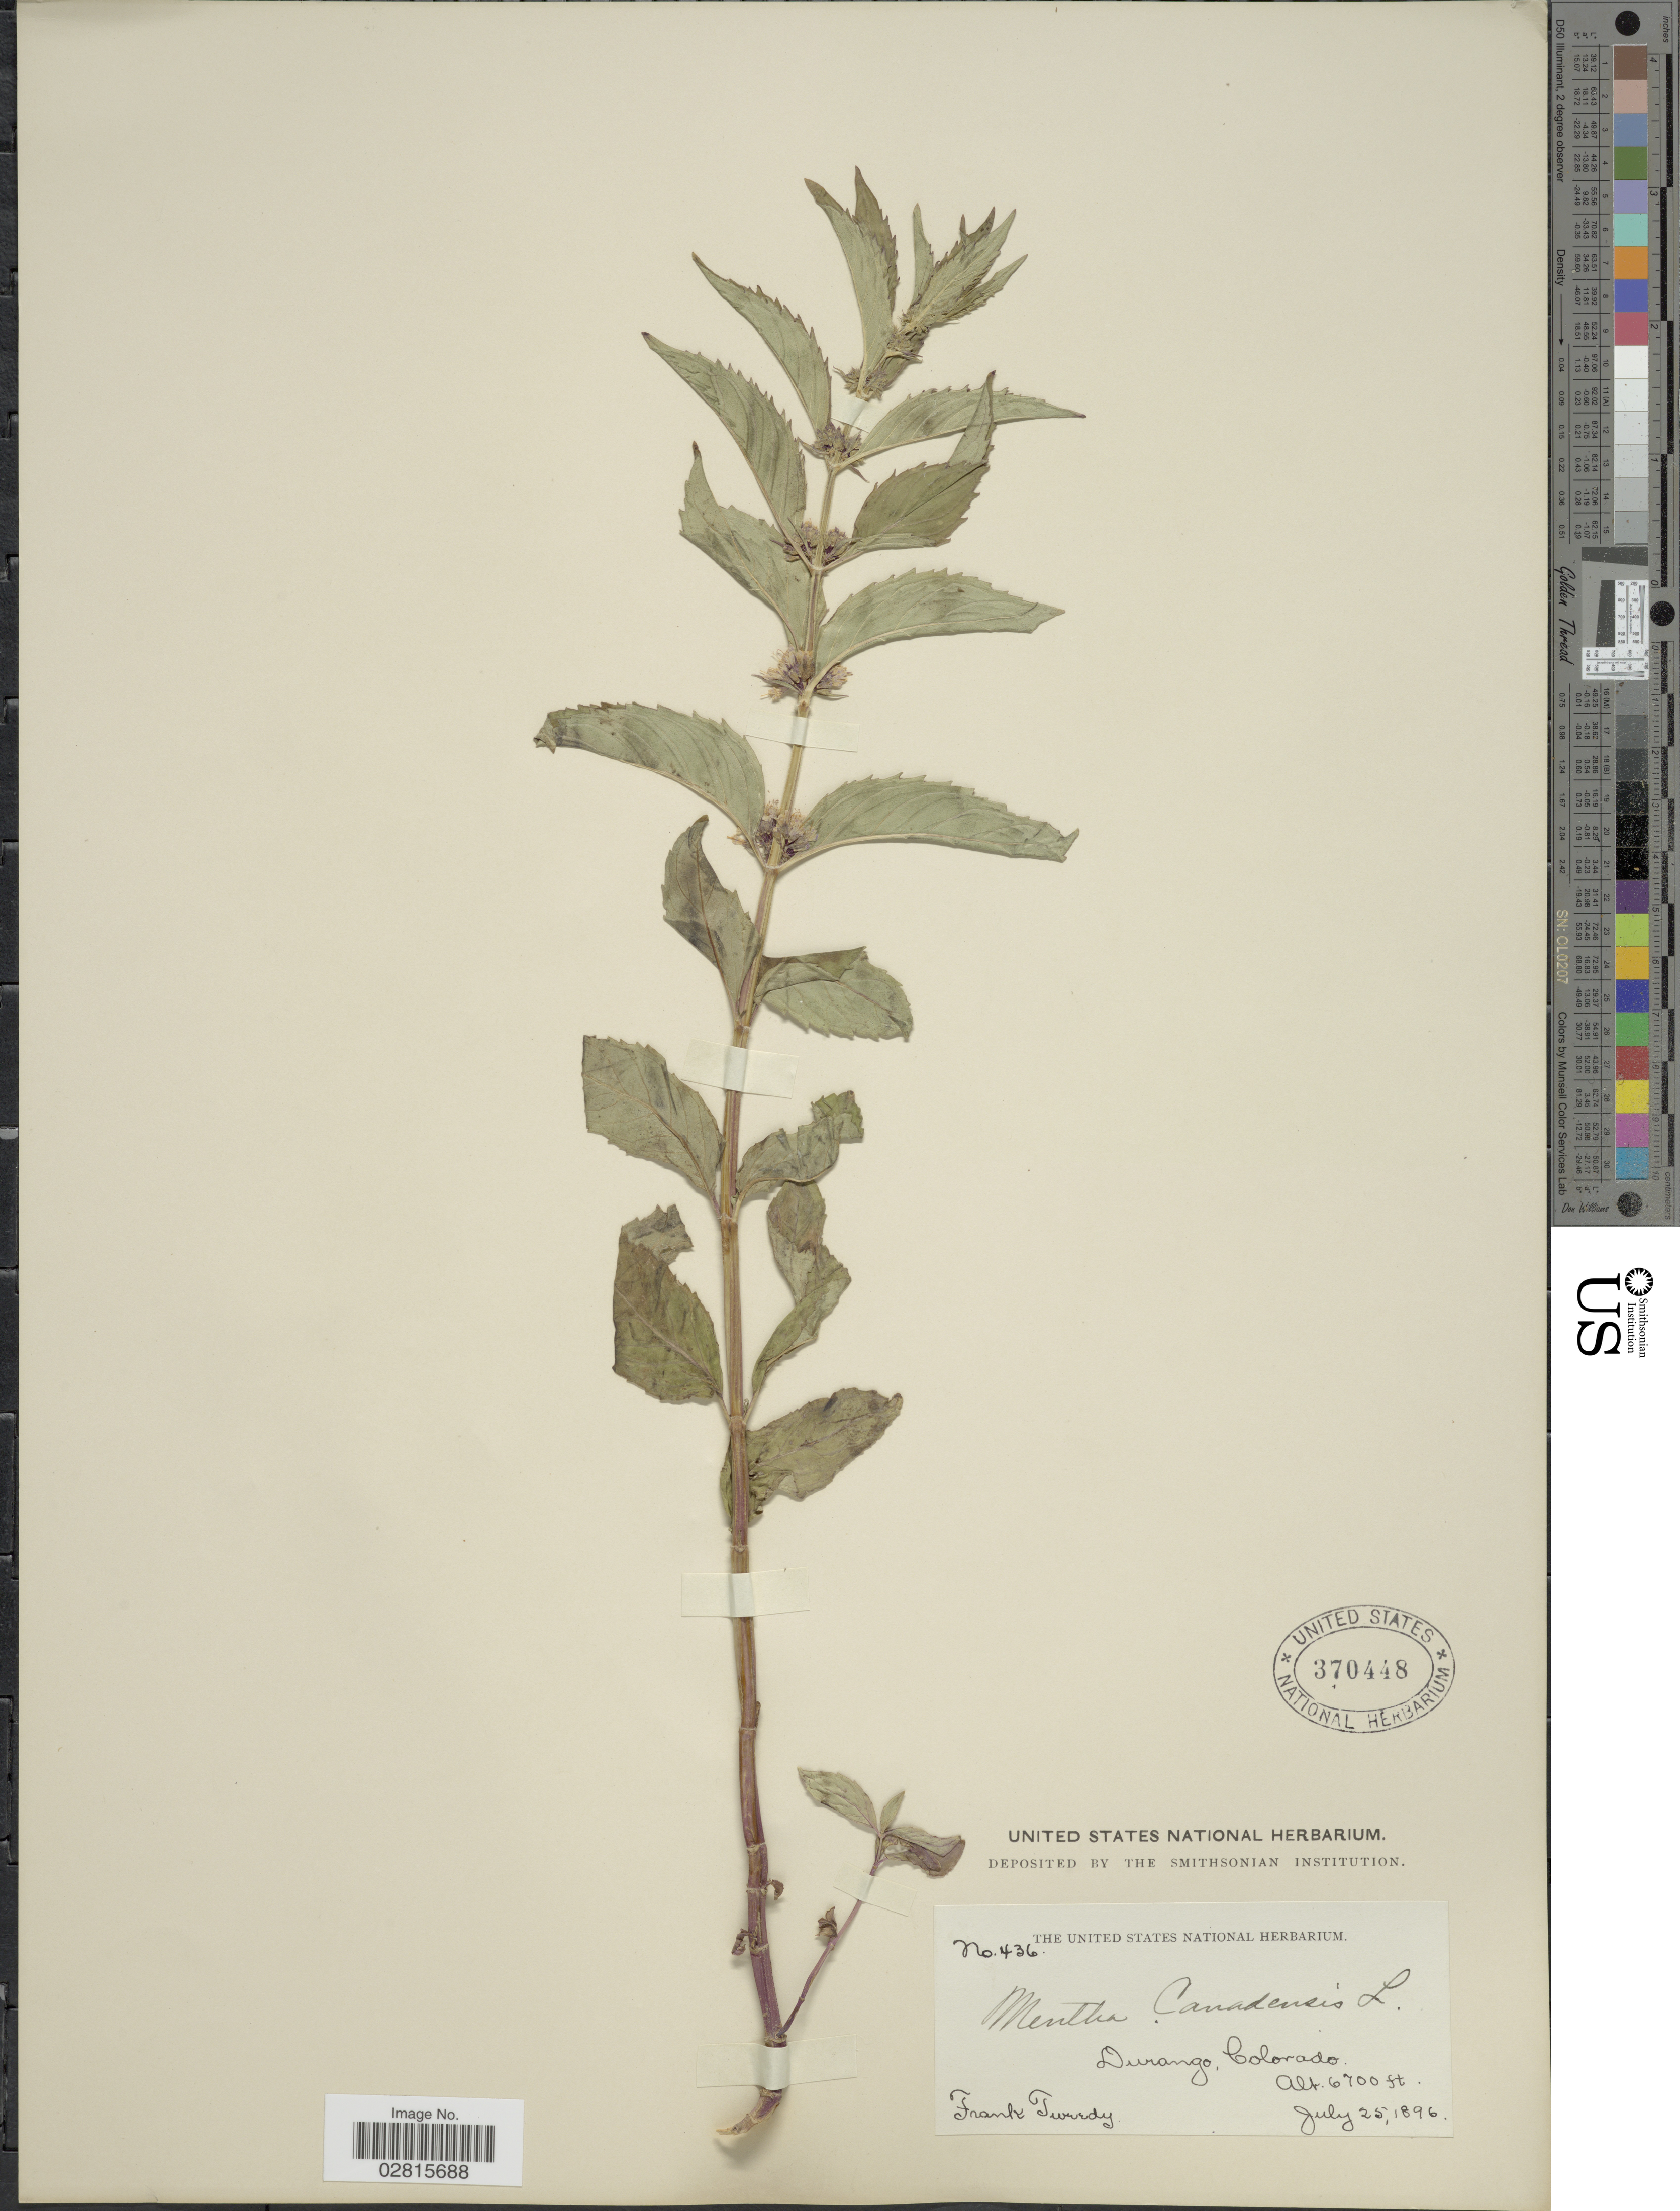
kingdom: Plantae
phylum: Tracheophyta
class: Magnoliopsida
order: Lamiales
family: Lamiaceae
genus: Mentha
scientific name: Mentha penardii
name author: (Briq.) Rydb.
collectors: F. Tweedy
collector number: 436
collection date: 1896-07-25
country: United States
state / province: Colorado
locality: Durango.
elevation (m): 2042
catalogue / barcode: US 370448